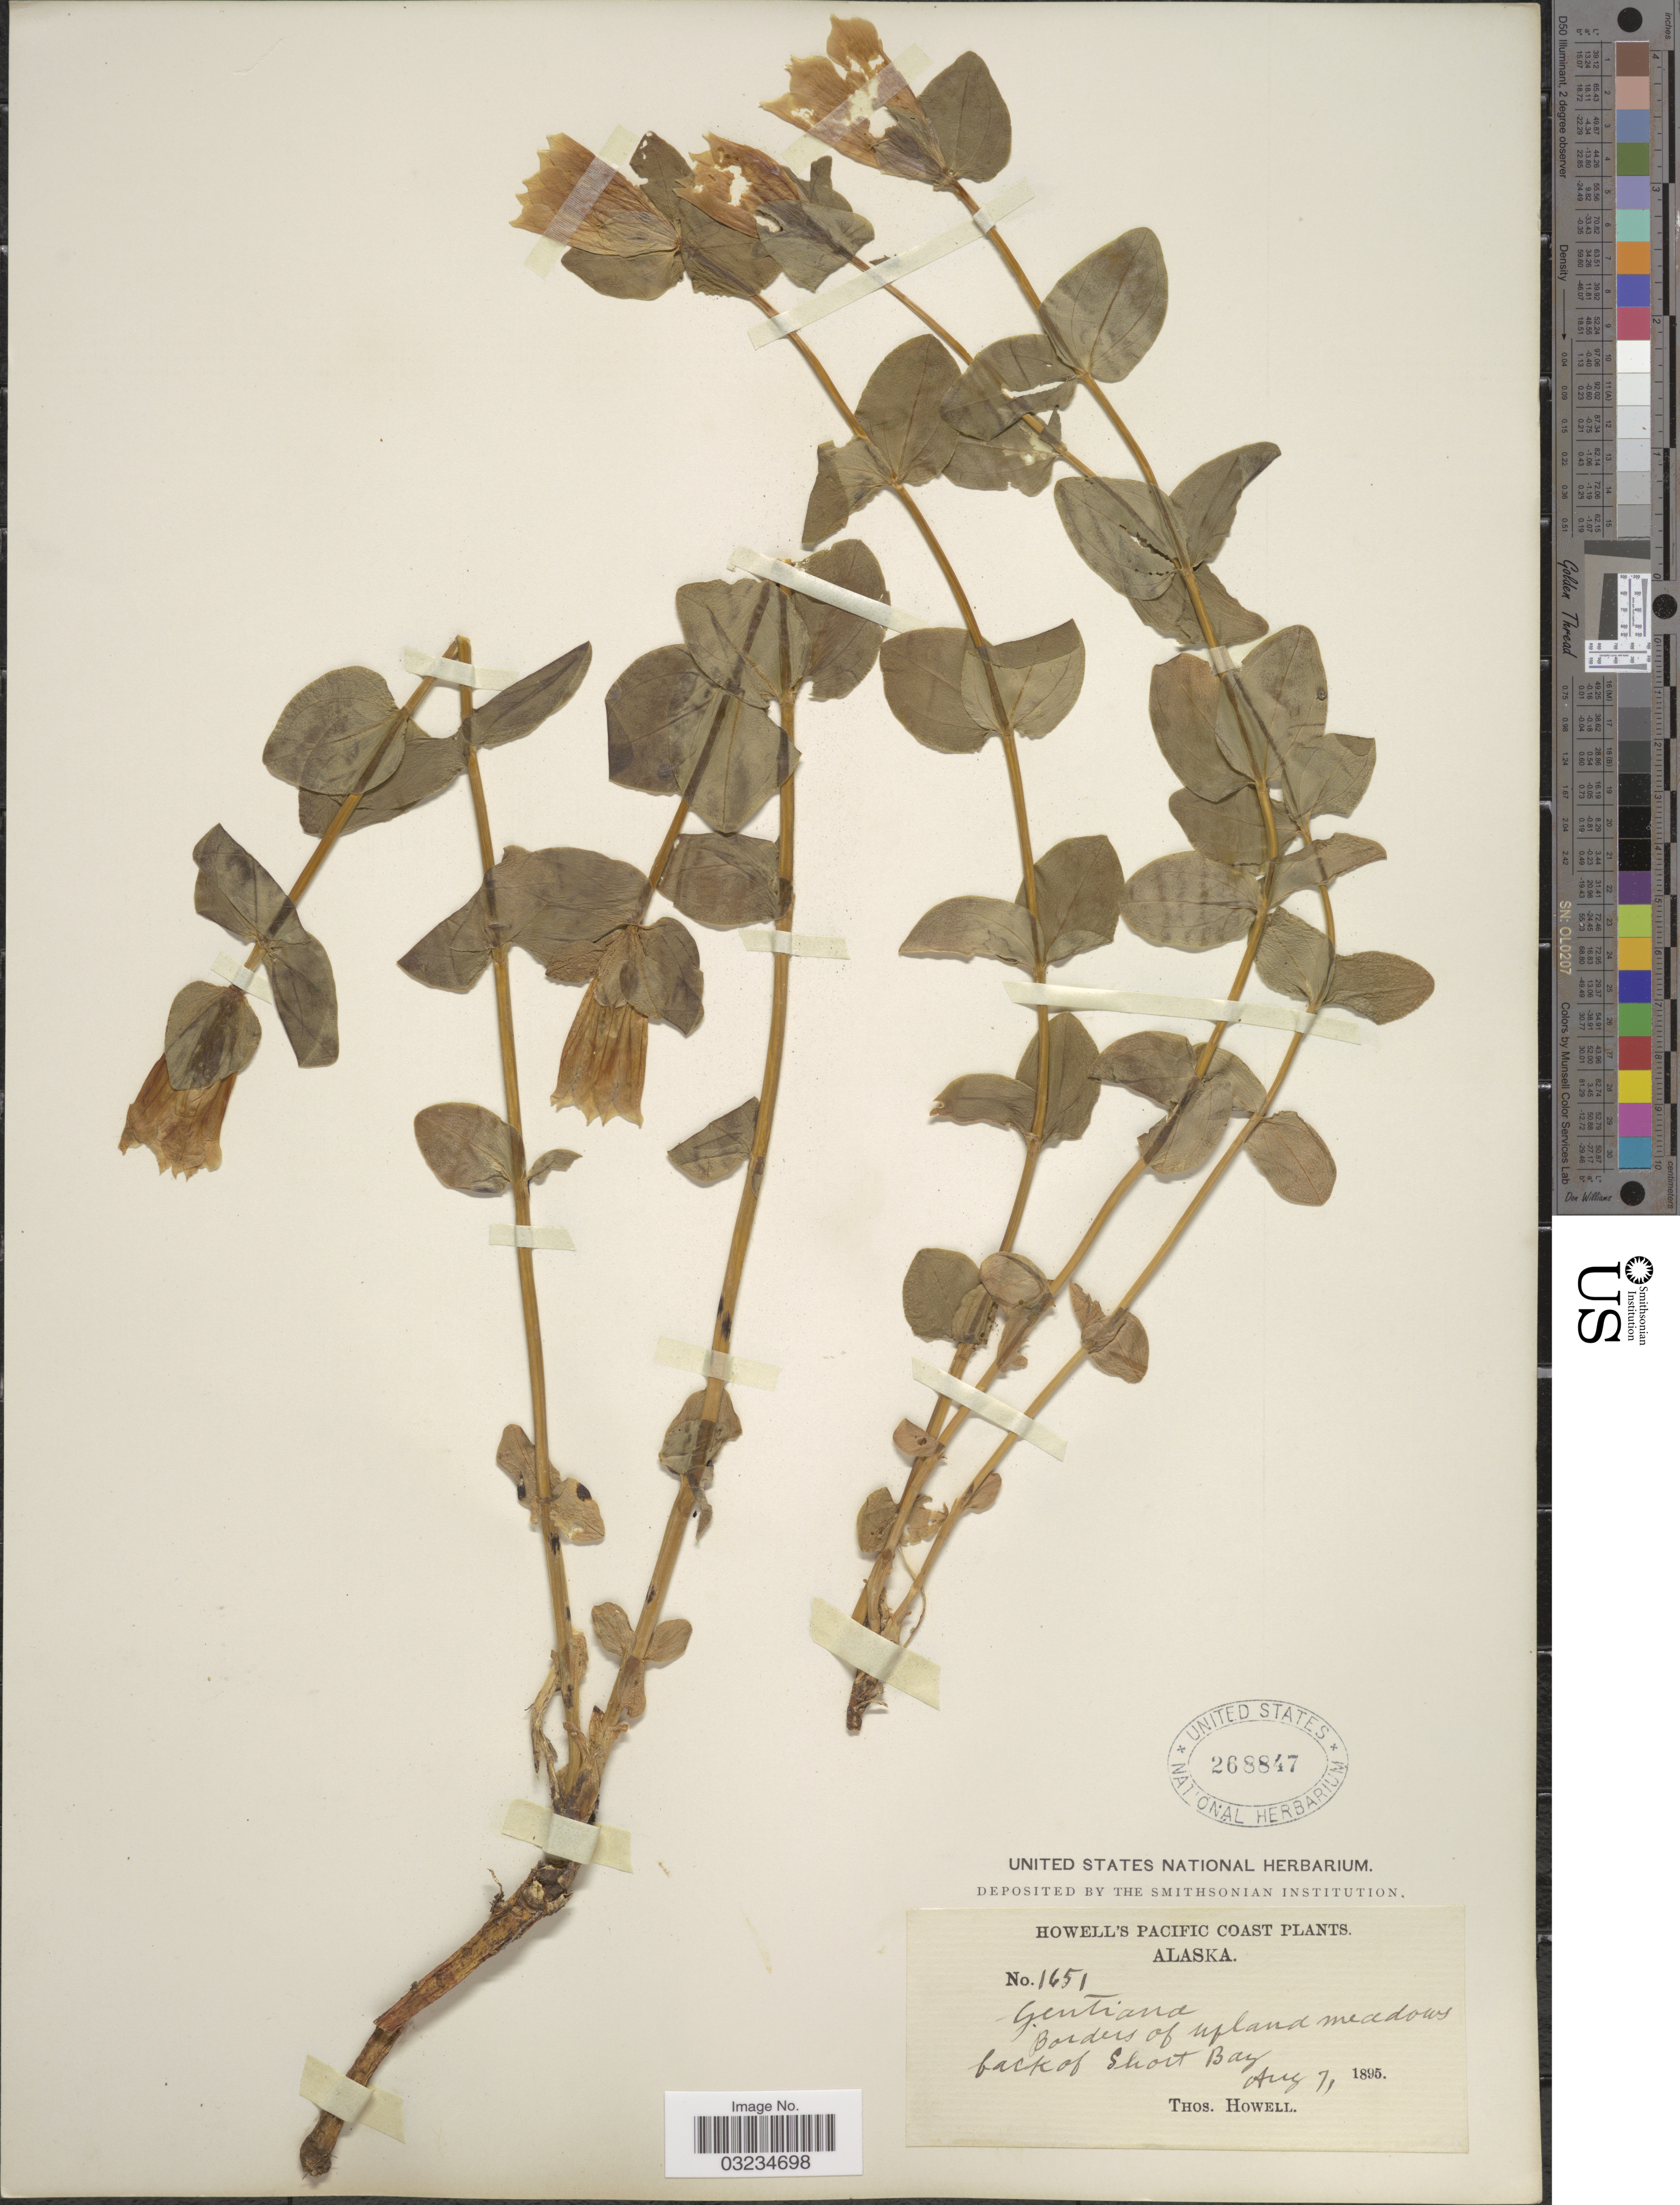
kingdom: Plantae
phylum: Tracheophyta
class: Magnoliopsida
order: Gentianales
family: Gentianaceae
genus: Gentiana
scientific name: Gentiana platypetala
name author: Griseb.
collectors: T. Howell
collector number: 1651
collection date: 1895-08-07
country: United States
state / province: Alaska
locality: Pacific Coast. Borders of upland meadows back of Short Bay.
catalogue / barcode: US 268847